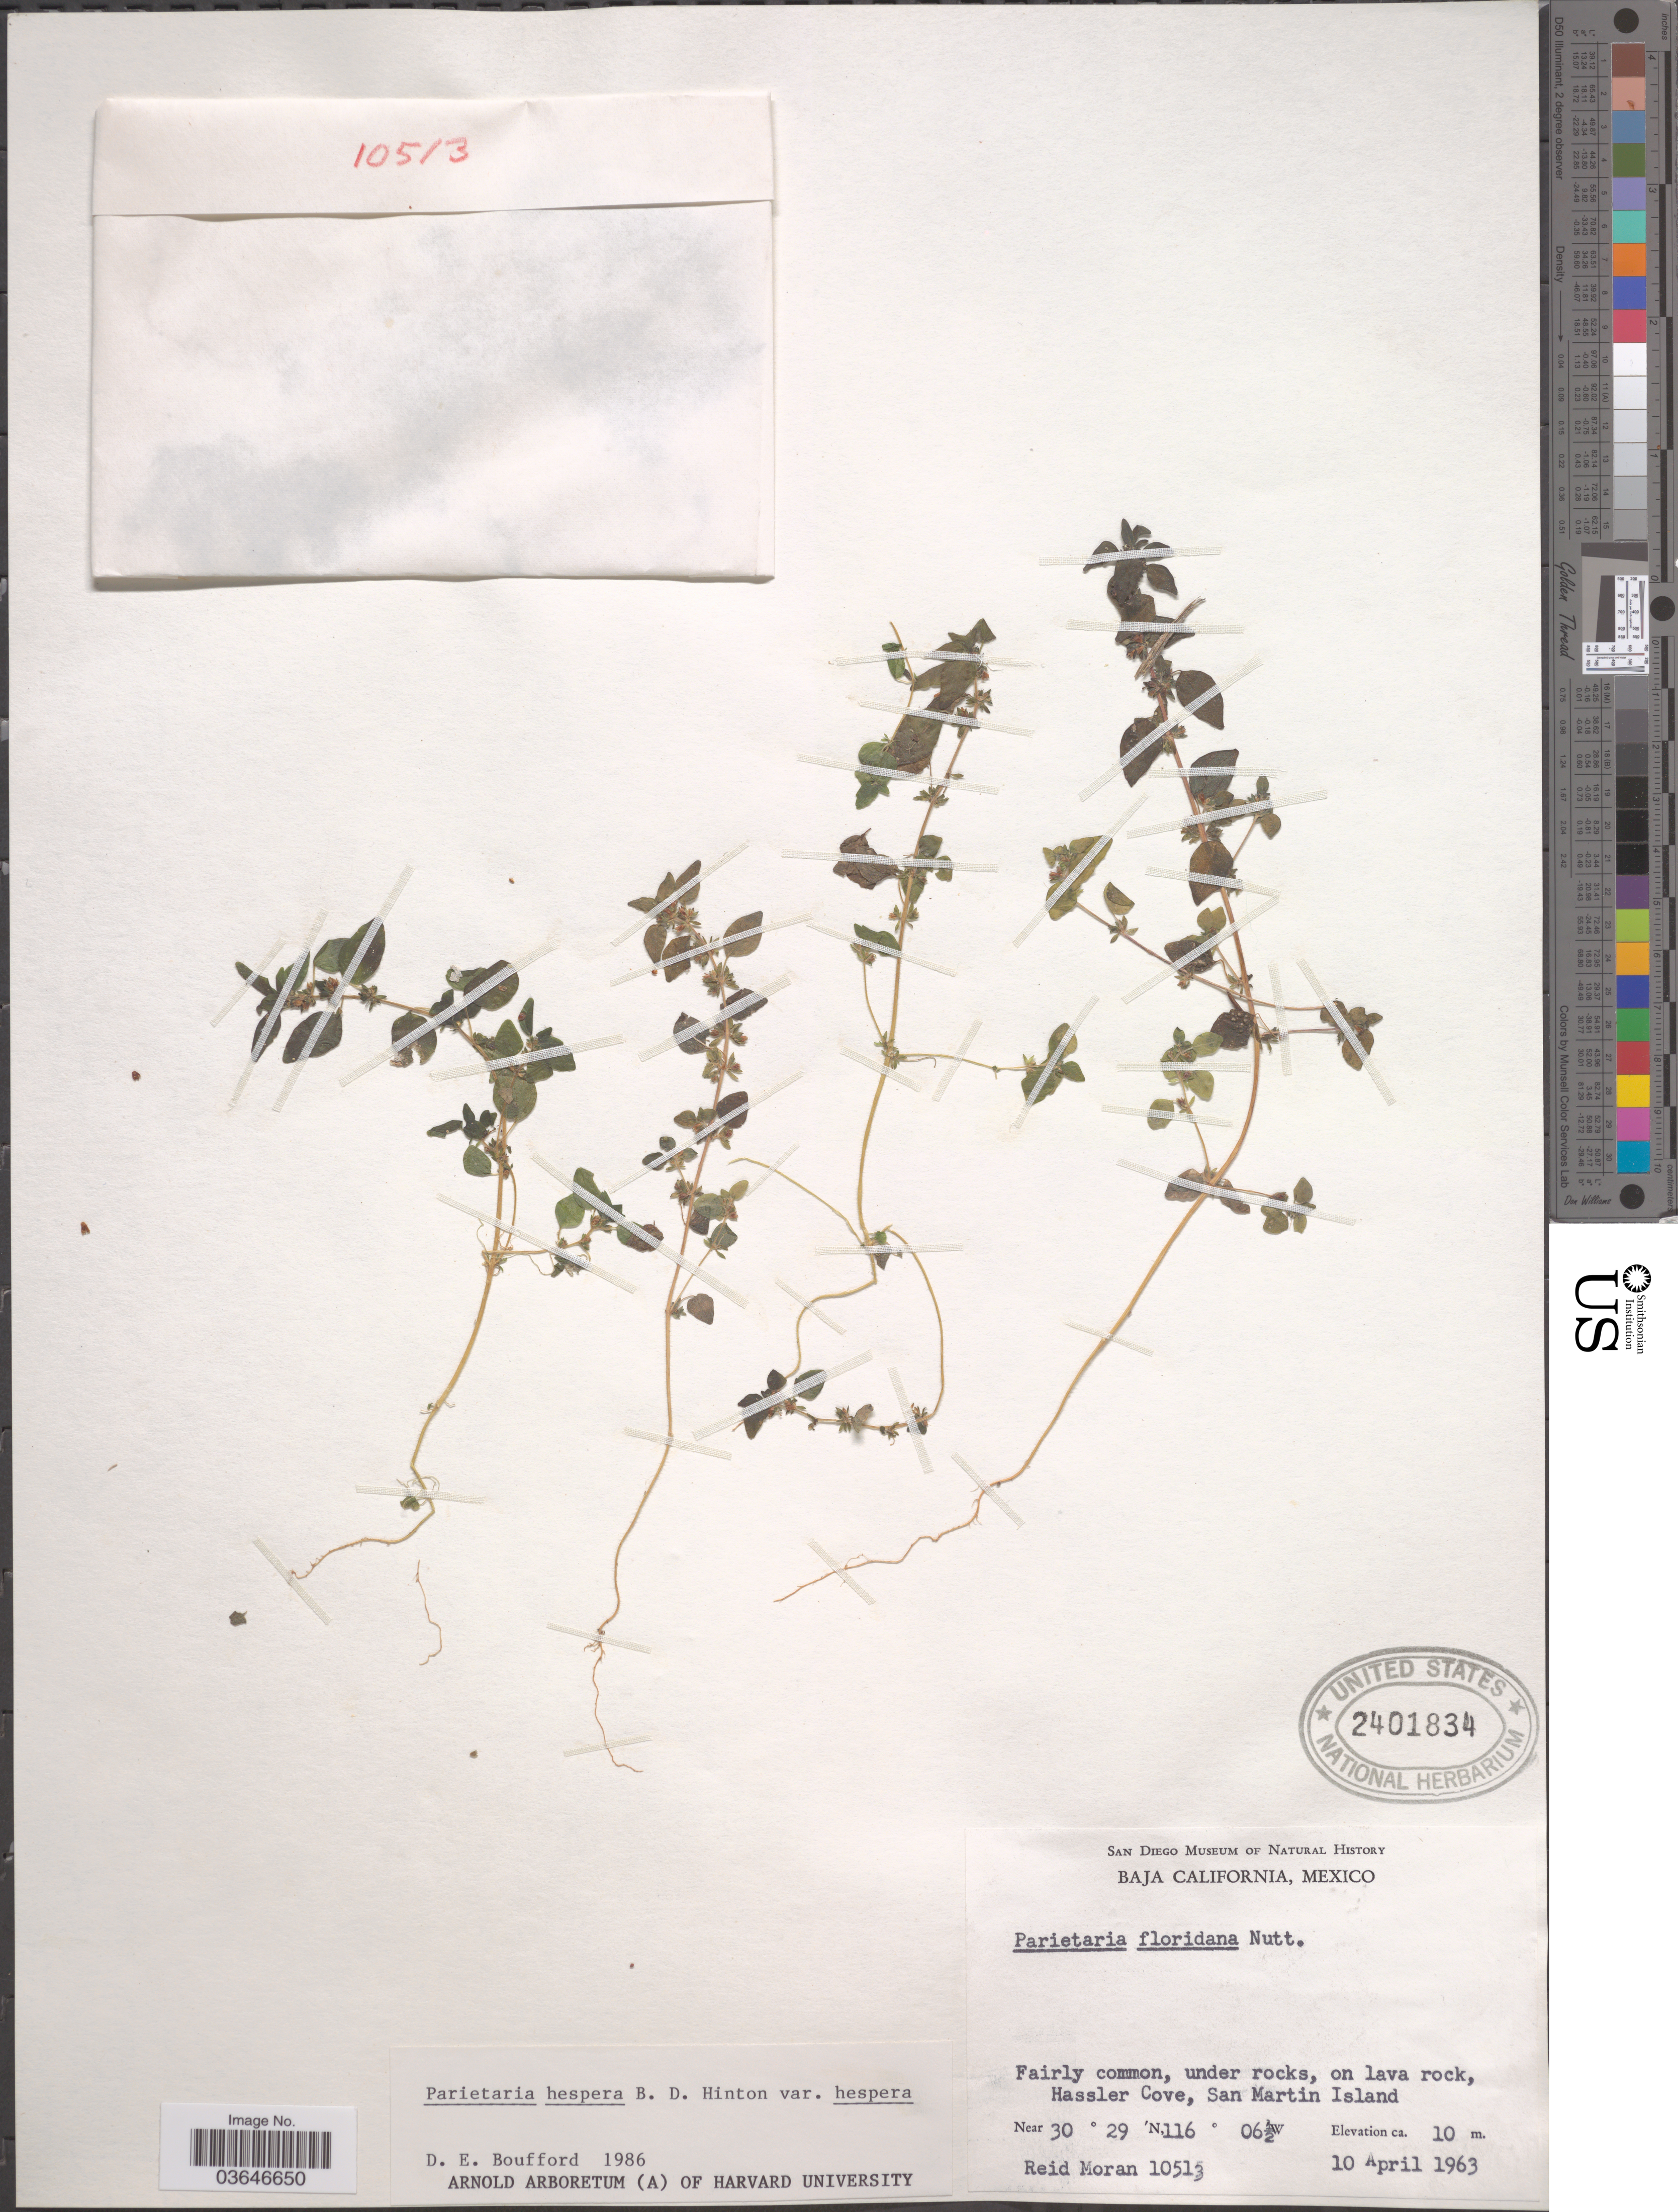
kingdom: Plantae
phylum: Tracheophyta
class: Magnoliopsida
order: Rosales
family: Urticaceae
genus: Parietaria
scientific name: Parietaria hespera var. hespera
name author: Hinton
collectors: R. Moran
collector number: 10513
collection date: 1963-04-10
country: Mexico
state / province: Baja California Norte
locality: Hassler Cove, San Martin Island.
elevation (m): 10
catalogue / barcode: US 2401834